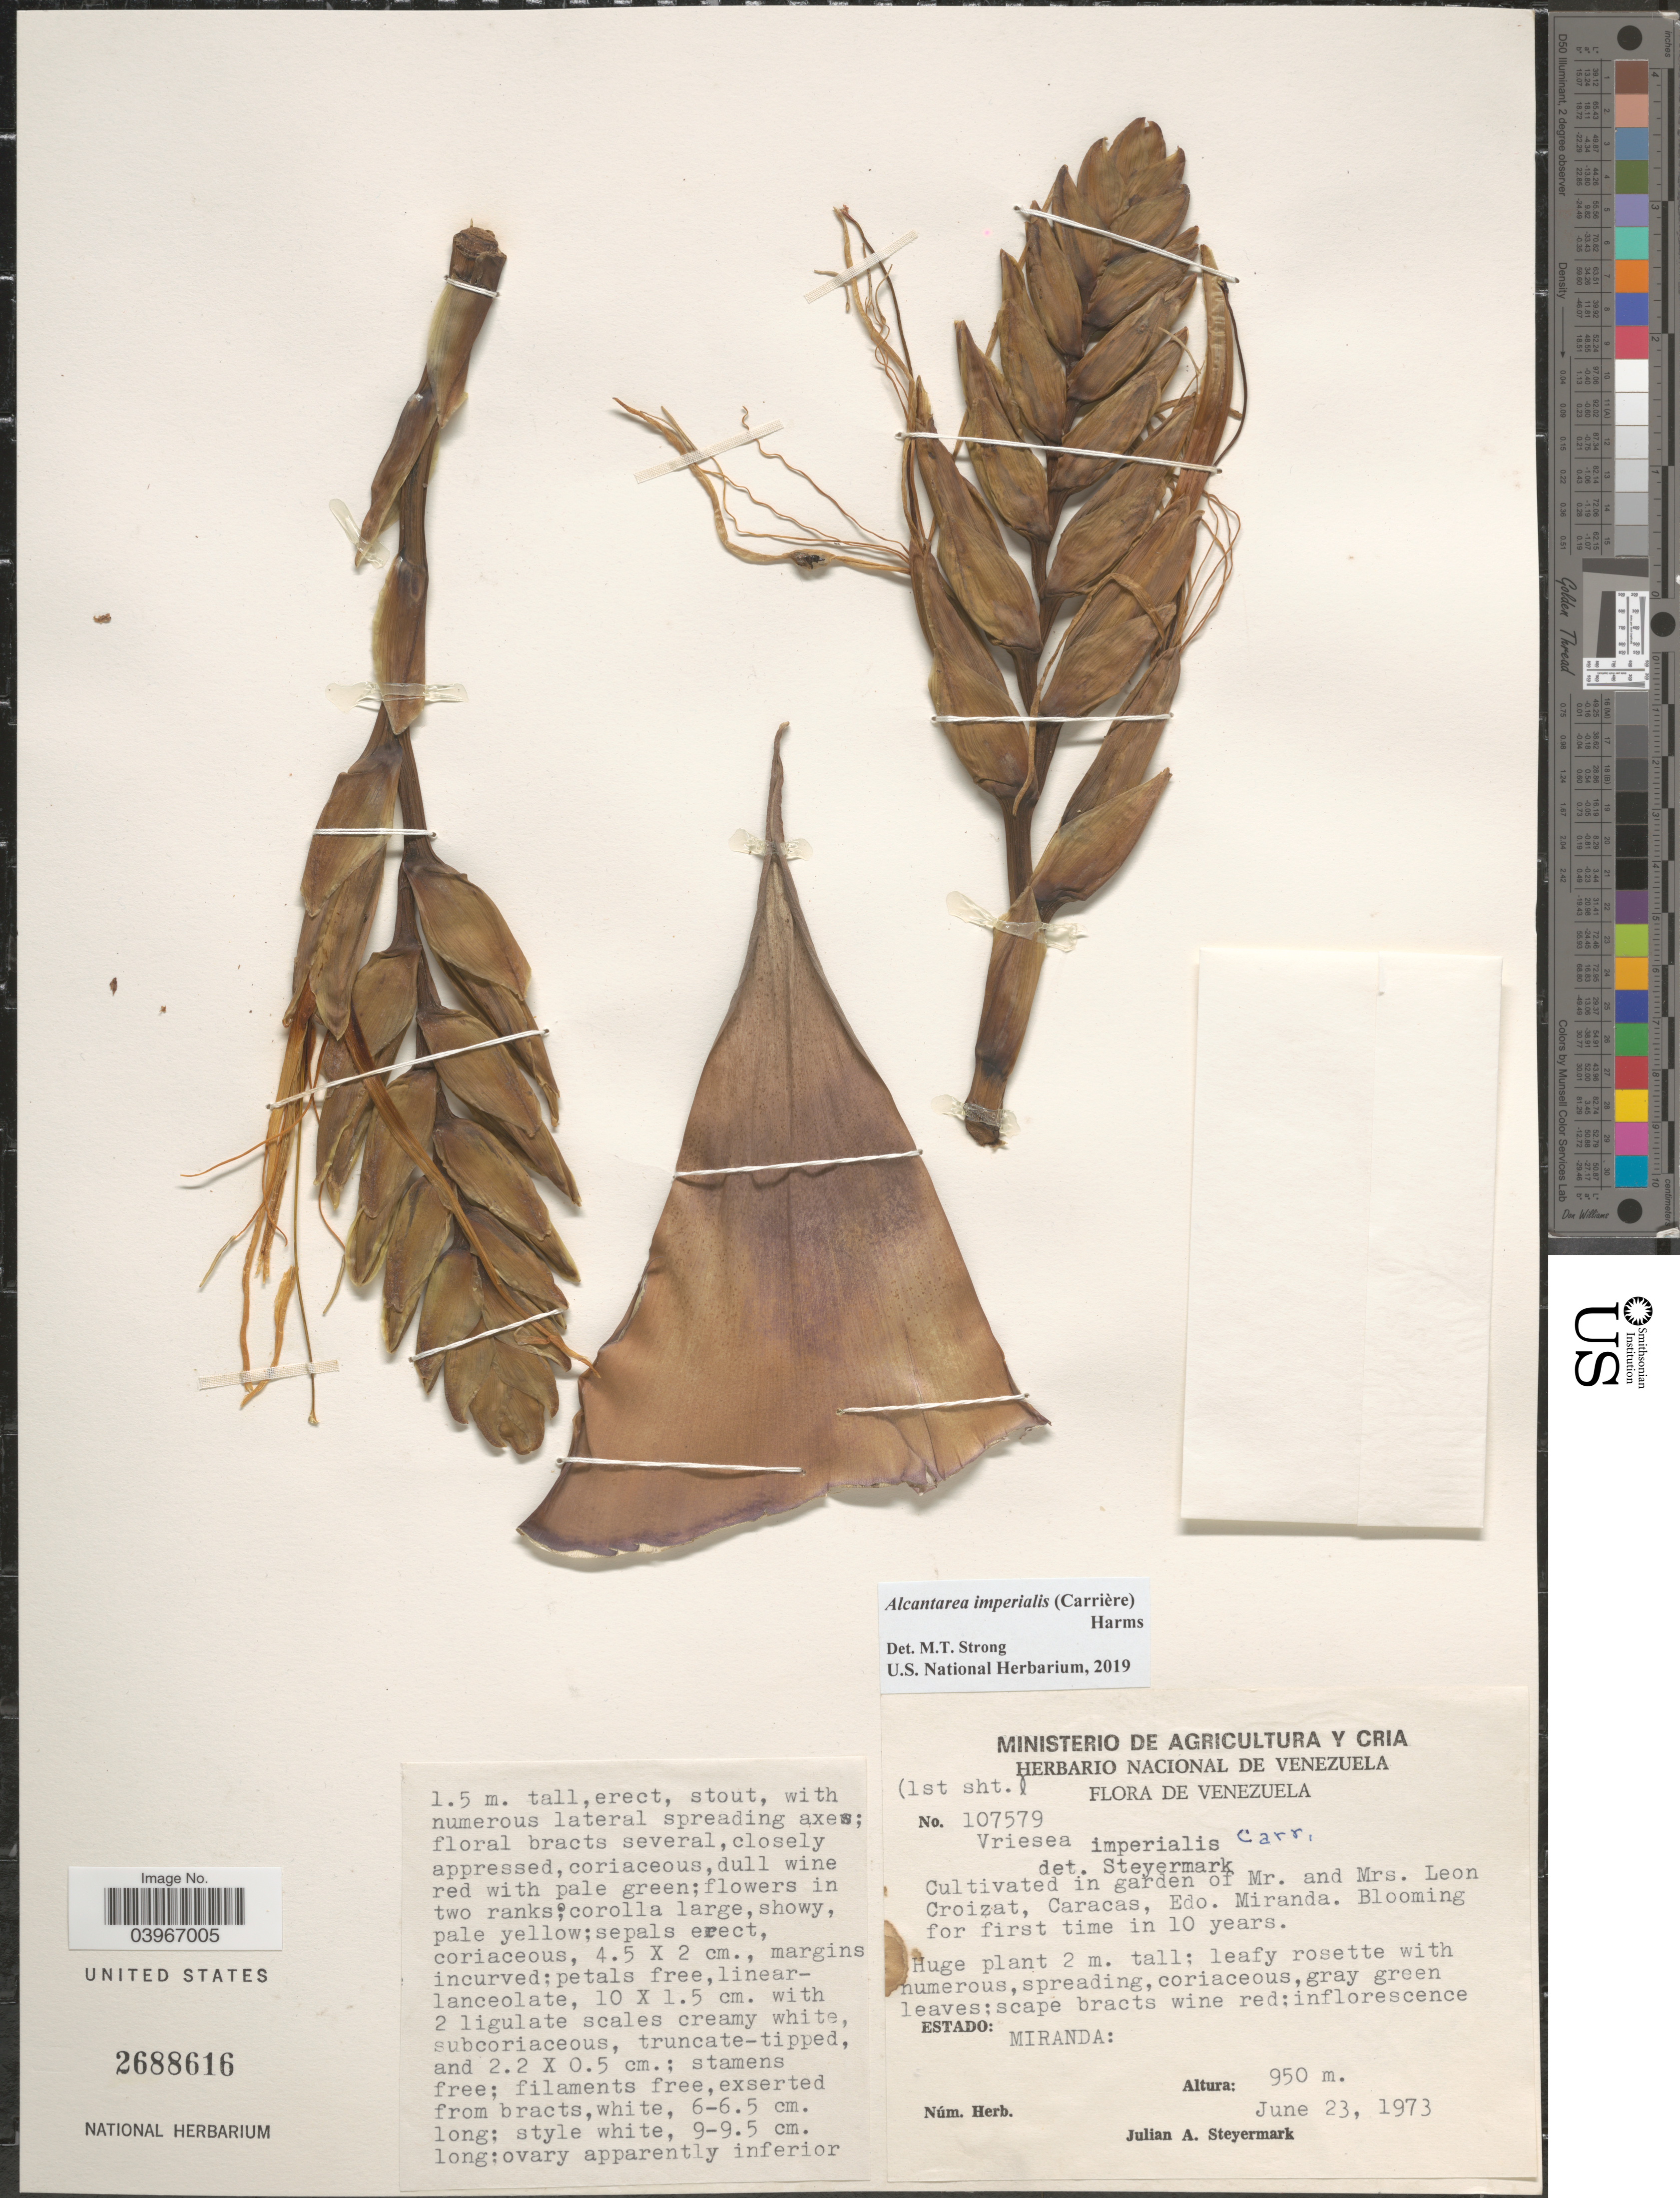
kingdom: Plantae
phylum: Tracheophyta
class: Liliopsida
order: Poales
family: Bromeliaceae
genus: Alcantarea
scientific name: Alcantarea imperialis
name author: (Carrière) Harms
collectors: J. Steyermark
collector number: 107579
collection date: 1973-06-23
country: Venezuela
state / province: Miranda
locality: In garden of Mr. and Mrs. Leon Croizat, Caracas, Edo. Miranda.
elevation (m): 950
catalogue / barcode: US 2688616